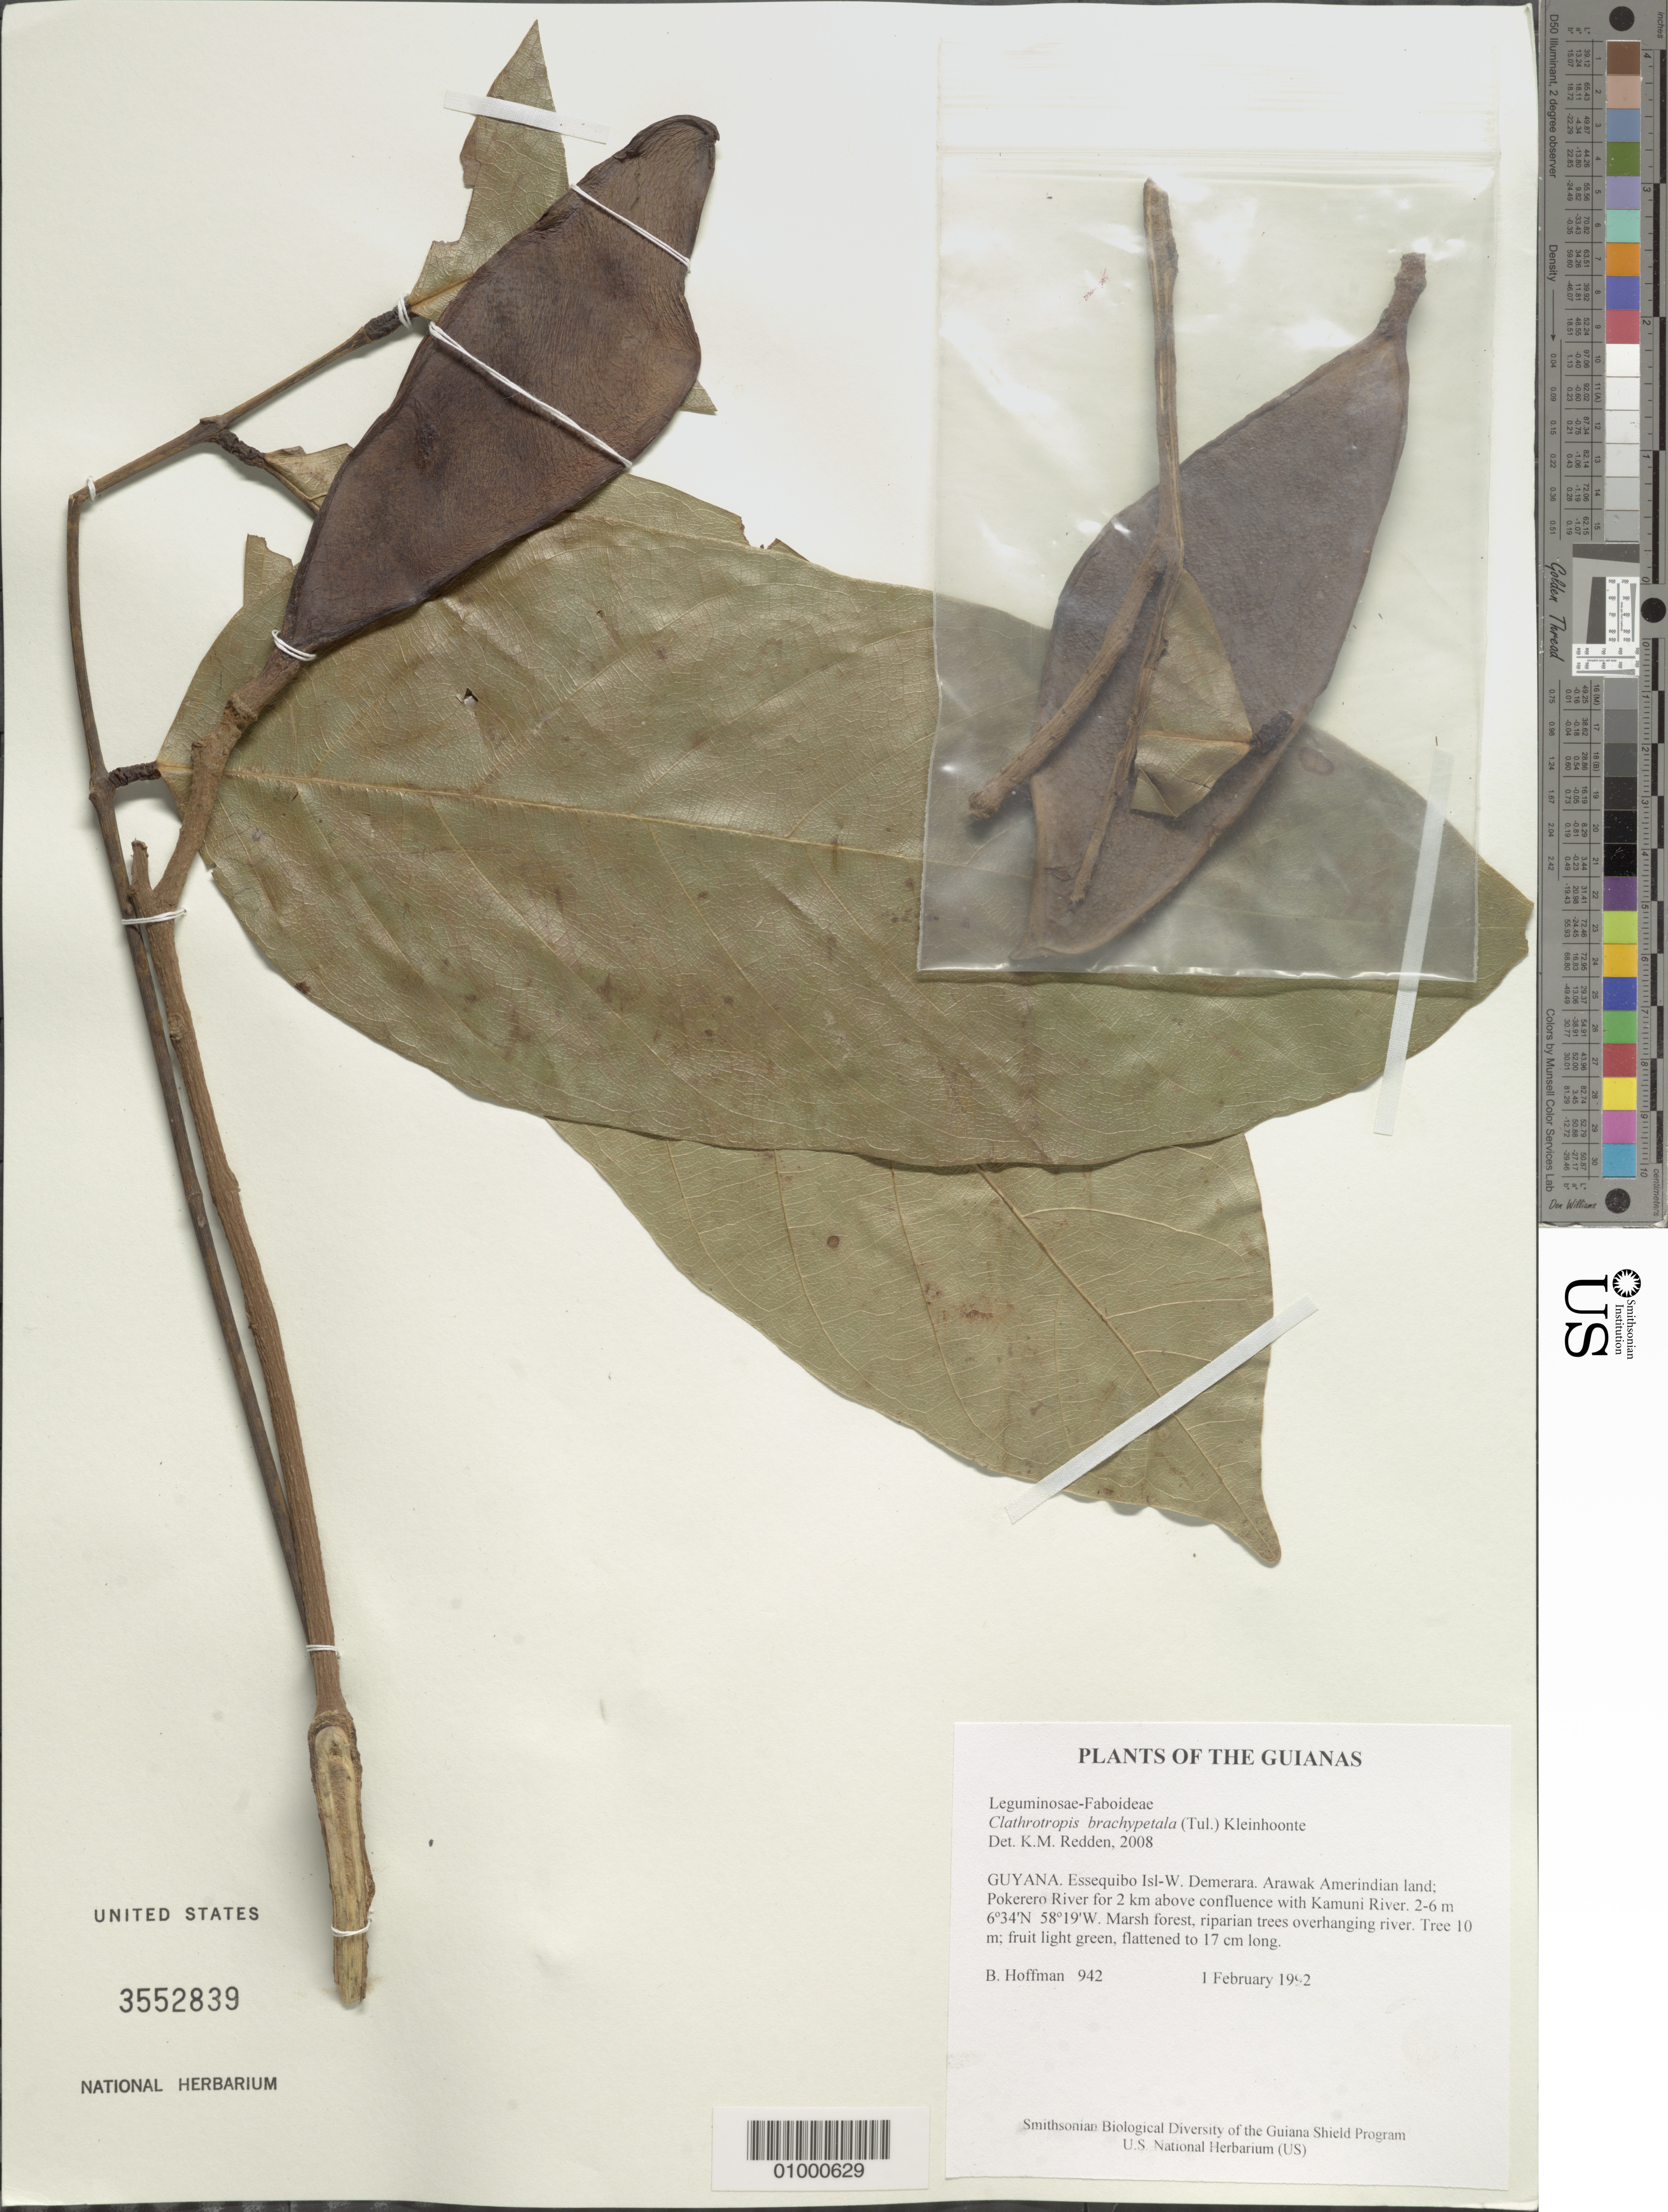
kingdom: Plantae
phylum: Tracheophyta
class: Magnoliopsida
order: Fabales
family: Fabaceae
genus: Clathrotropis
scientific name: Clathrotropis brachypetala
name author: (Tul.) Kleinh.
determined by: Rico Arce, María de Lourdes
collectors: B. Hoffman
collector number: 942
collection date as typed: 1 February 1992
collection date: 1992-02-01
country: Guyana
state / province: Essequibo Isl-W. Demerara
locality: Arawak Amerindian land; Pokerero River for 2 km above confluence with Kamuni River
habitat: Marsh forest, riparian trees overhanging river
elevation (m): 2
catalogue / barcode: US 3552839